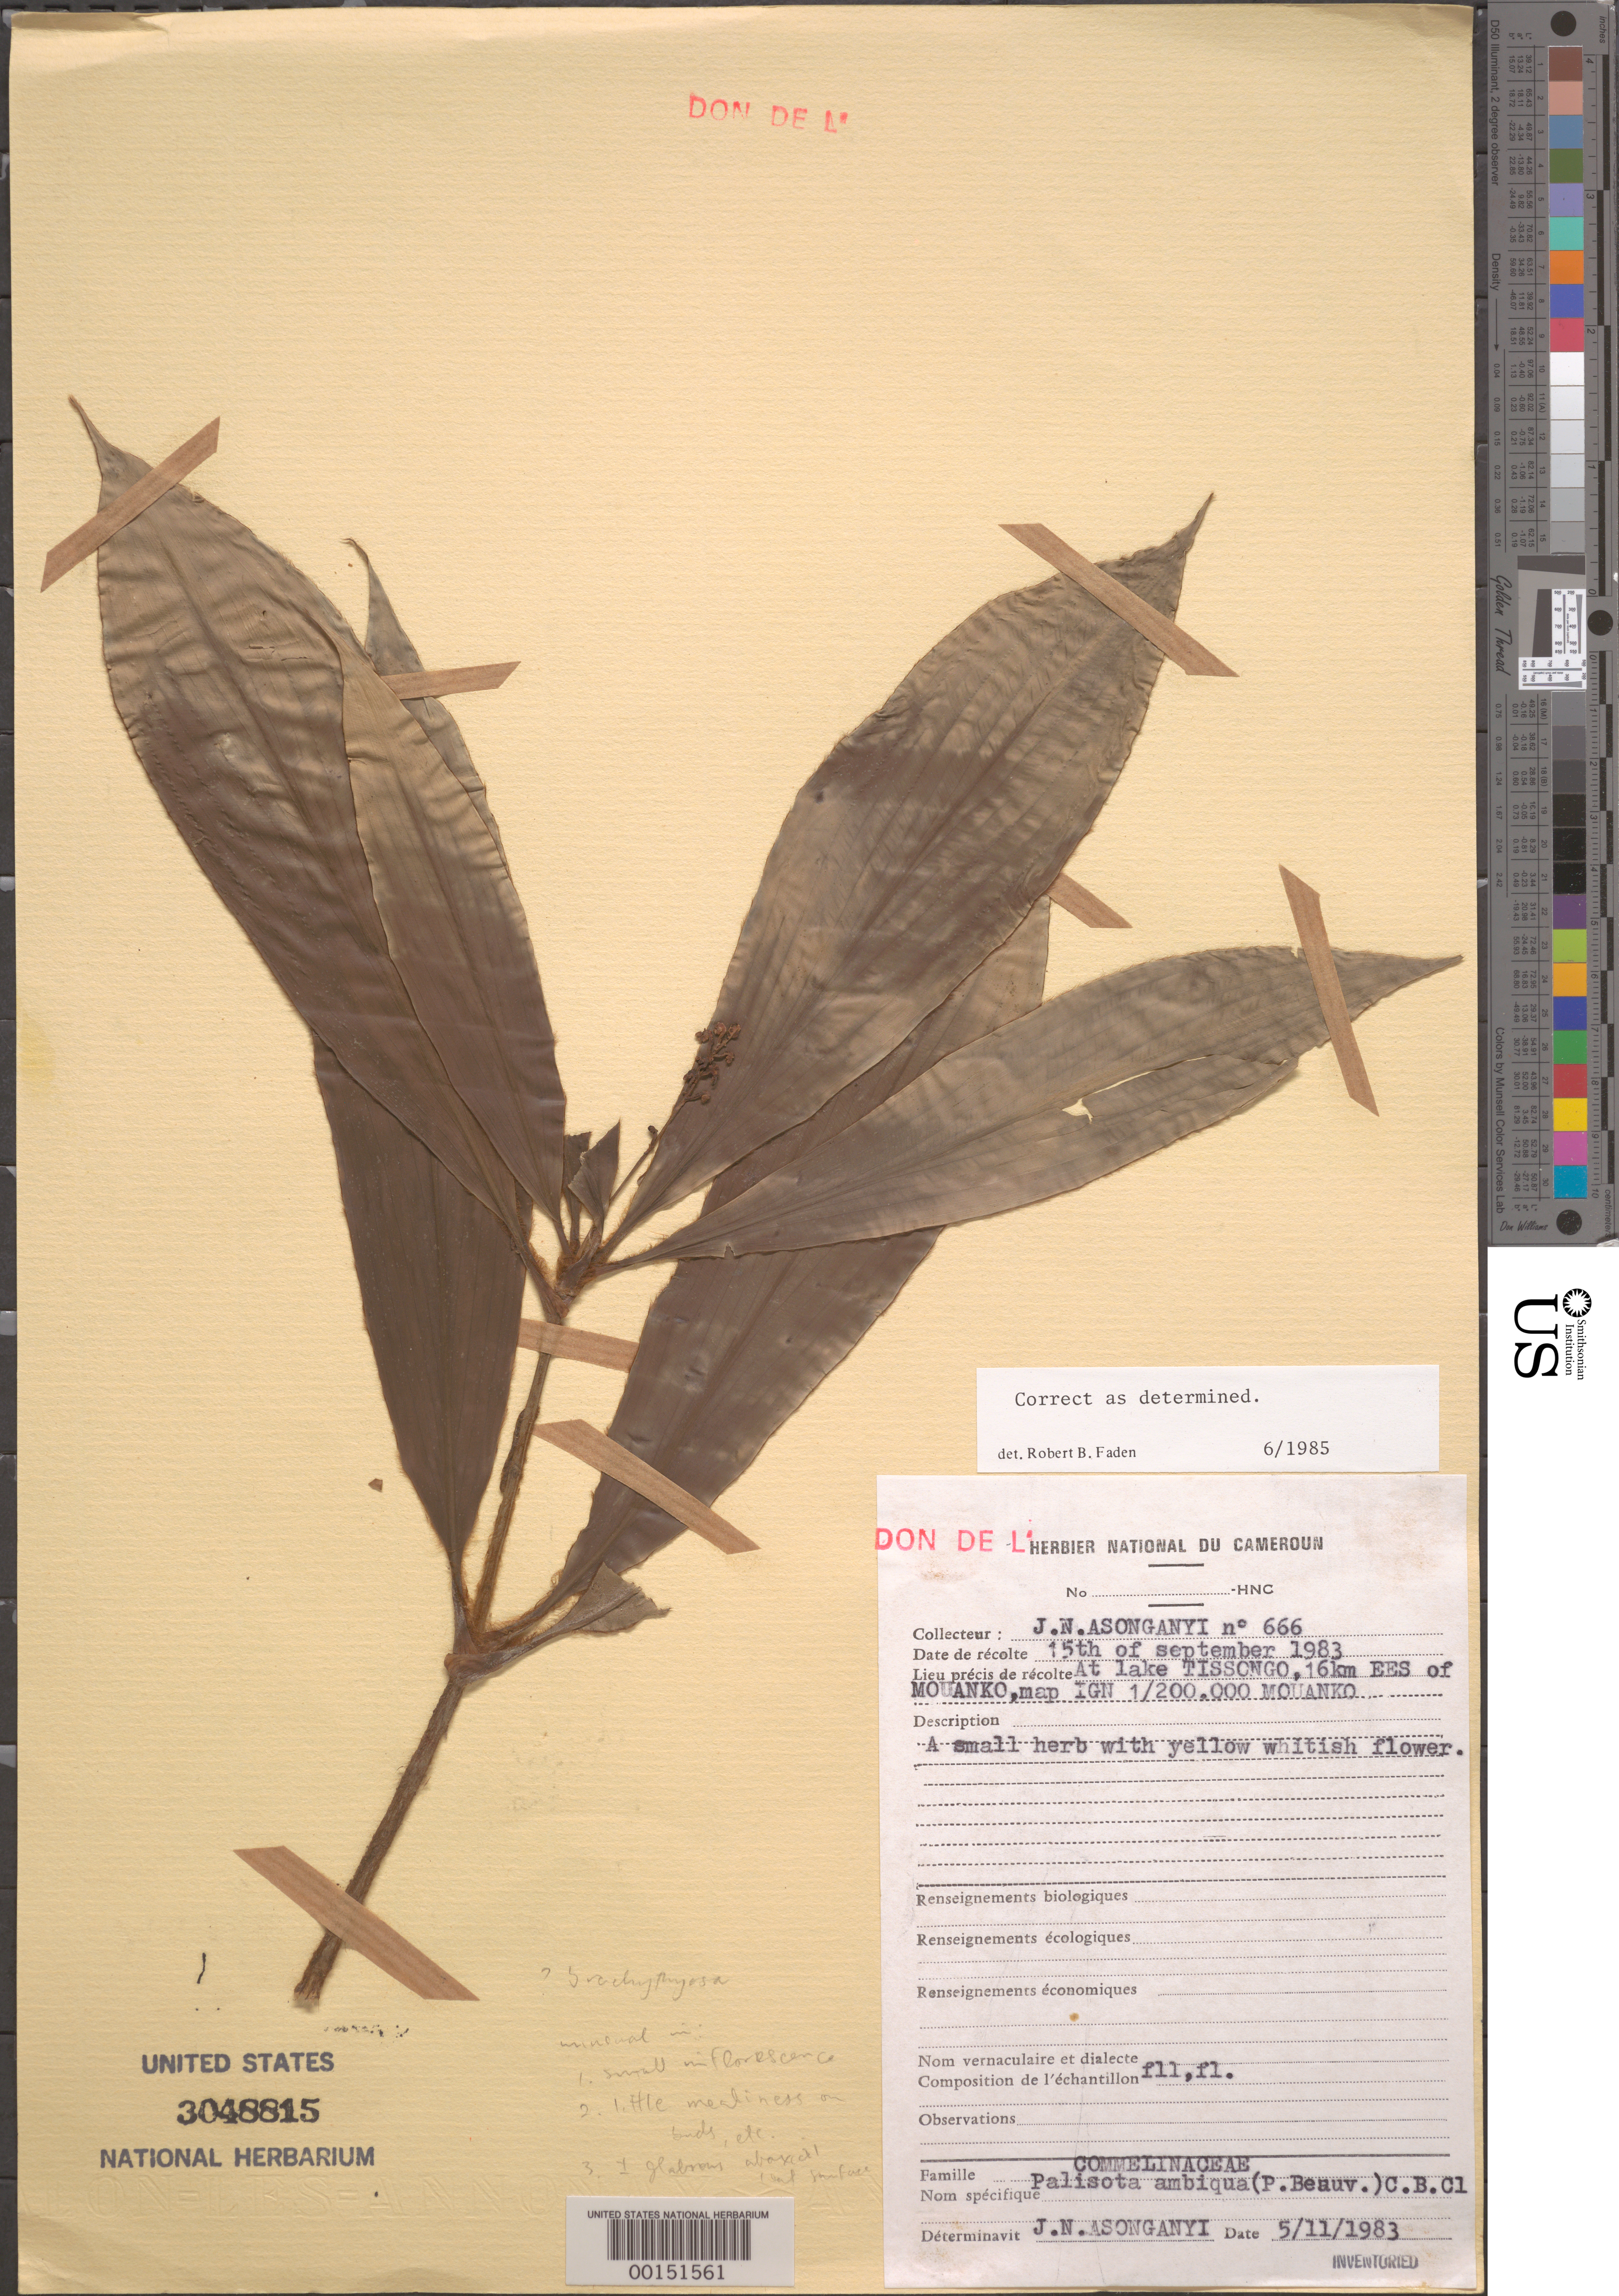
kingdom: Plantae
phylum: Tracheophyta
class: Liliopsida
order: Commelinales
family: Commelinaceae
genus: Palisota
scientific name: Palisota ambigua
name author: (P. Beauv.) C.B. Clarke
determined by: Faden, Robert B., (US), Smithsonian Institution - National Museum of Natural History (UNITED STATES)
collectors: J. Asonganyi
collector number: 666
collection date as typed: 15 Sep 1983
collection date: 1983-09-15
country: Cameroon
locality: At lake tissongo 16 km ese of mouanko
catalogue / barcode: US 3048815